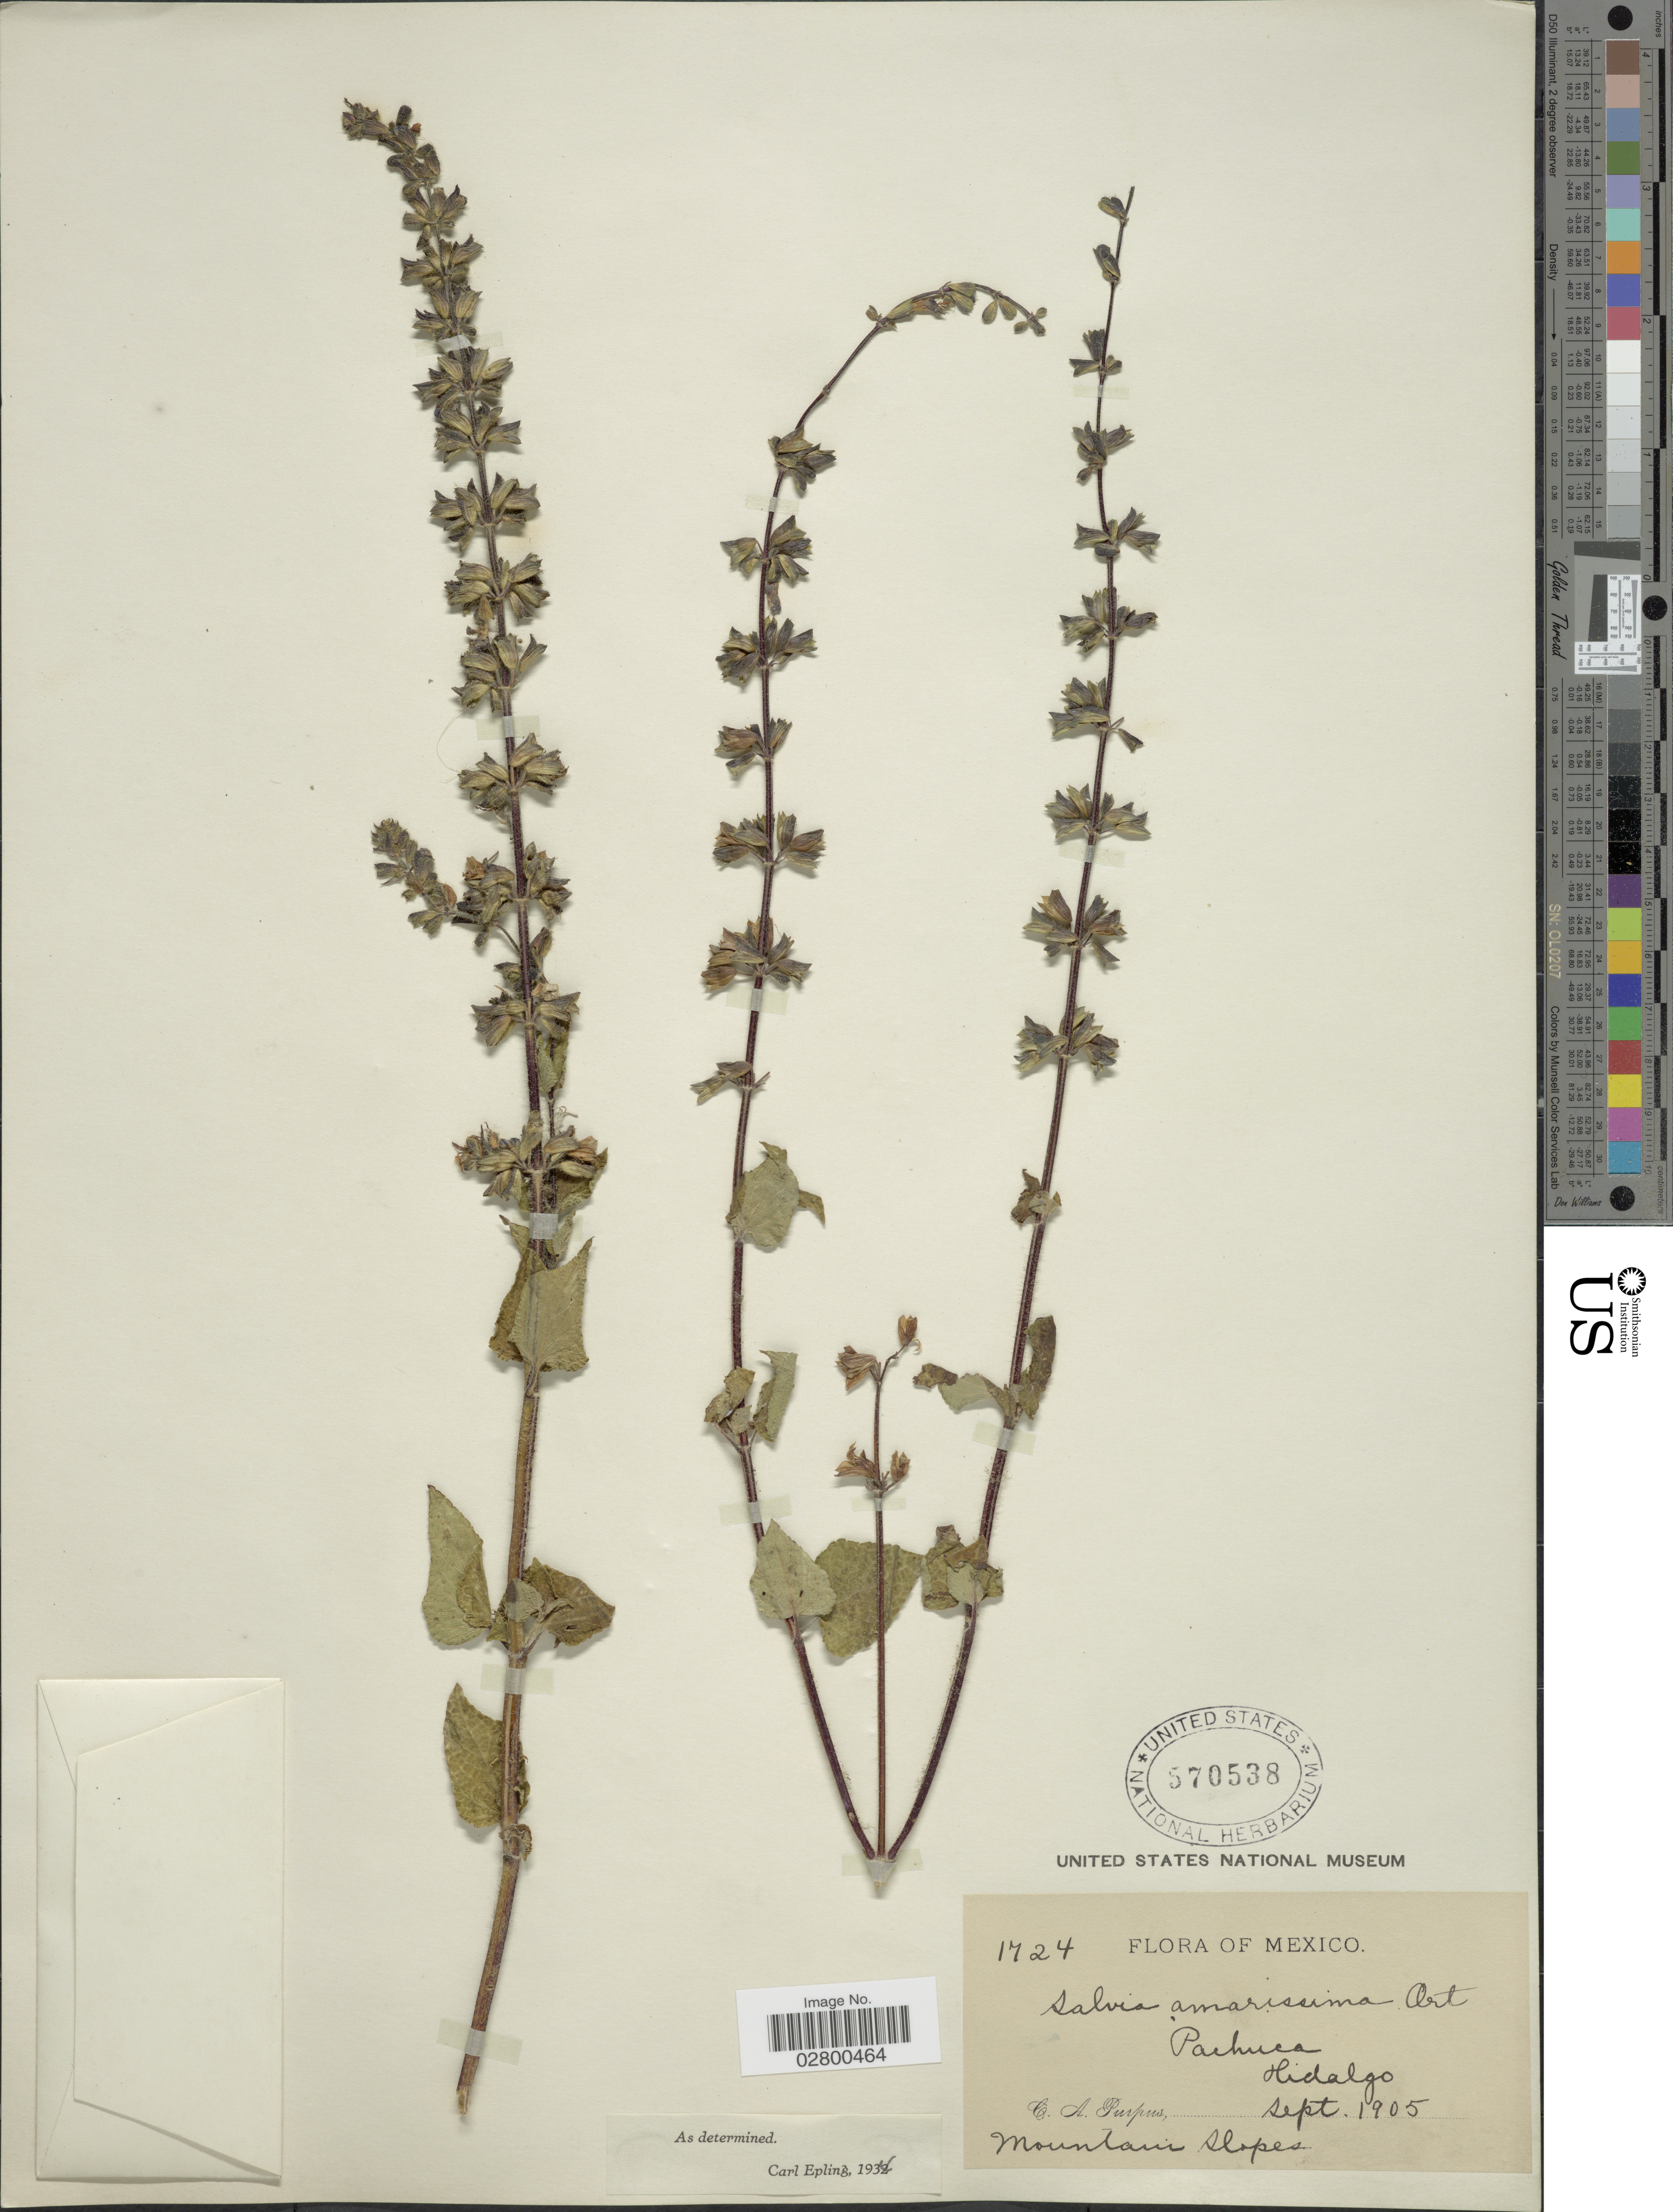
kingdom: Plantae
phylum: Tracheophyta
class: Magnoliopsida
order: Lamiales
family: Lamiaceae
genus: Salvia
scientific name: Salvia amarissima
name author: Orteg.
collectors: C. A. Purpus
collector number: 1724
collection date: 1905-09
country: Mexico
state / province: Hidalgo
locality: Pachuca.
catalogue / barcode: US 570538